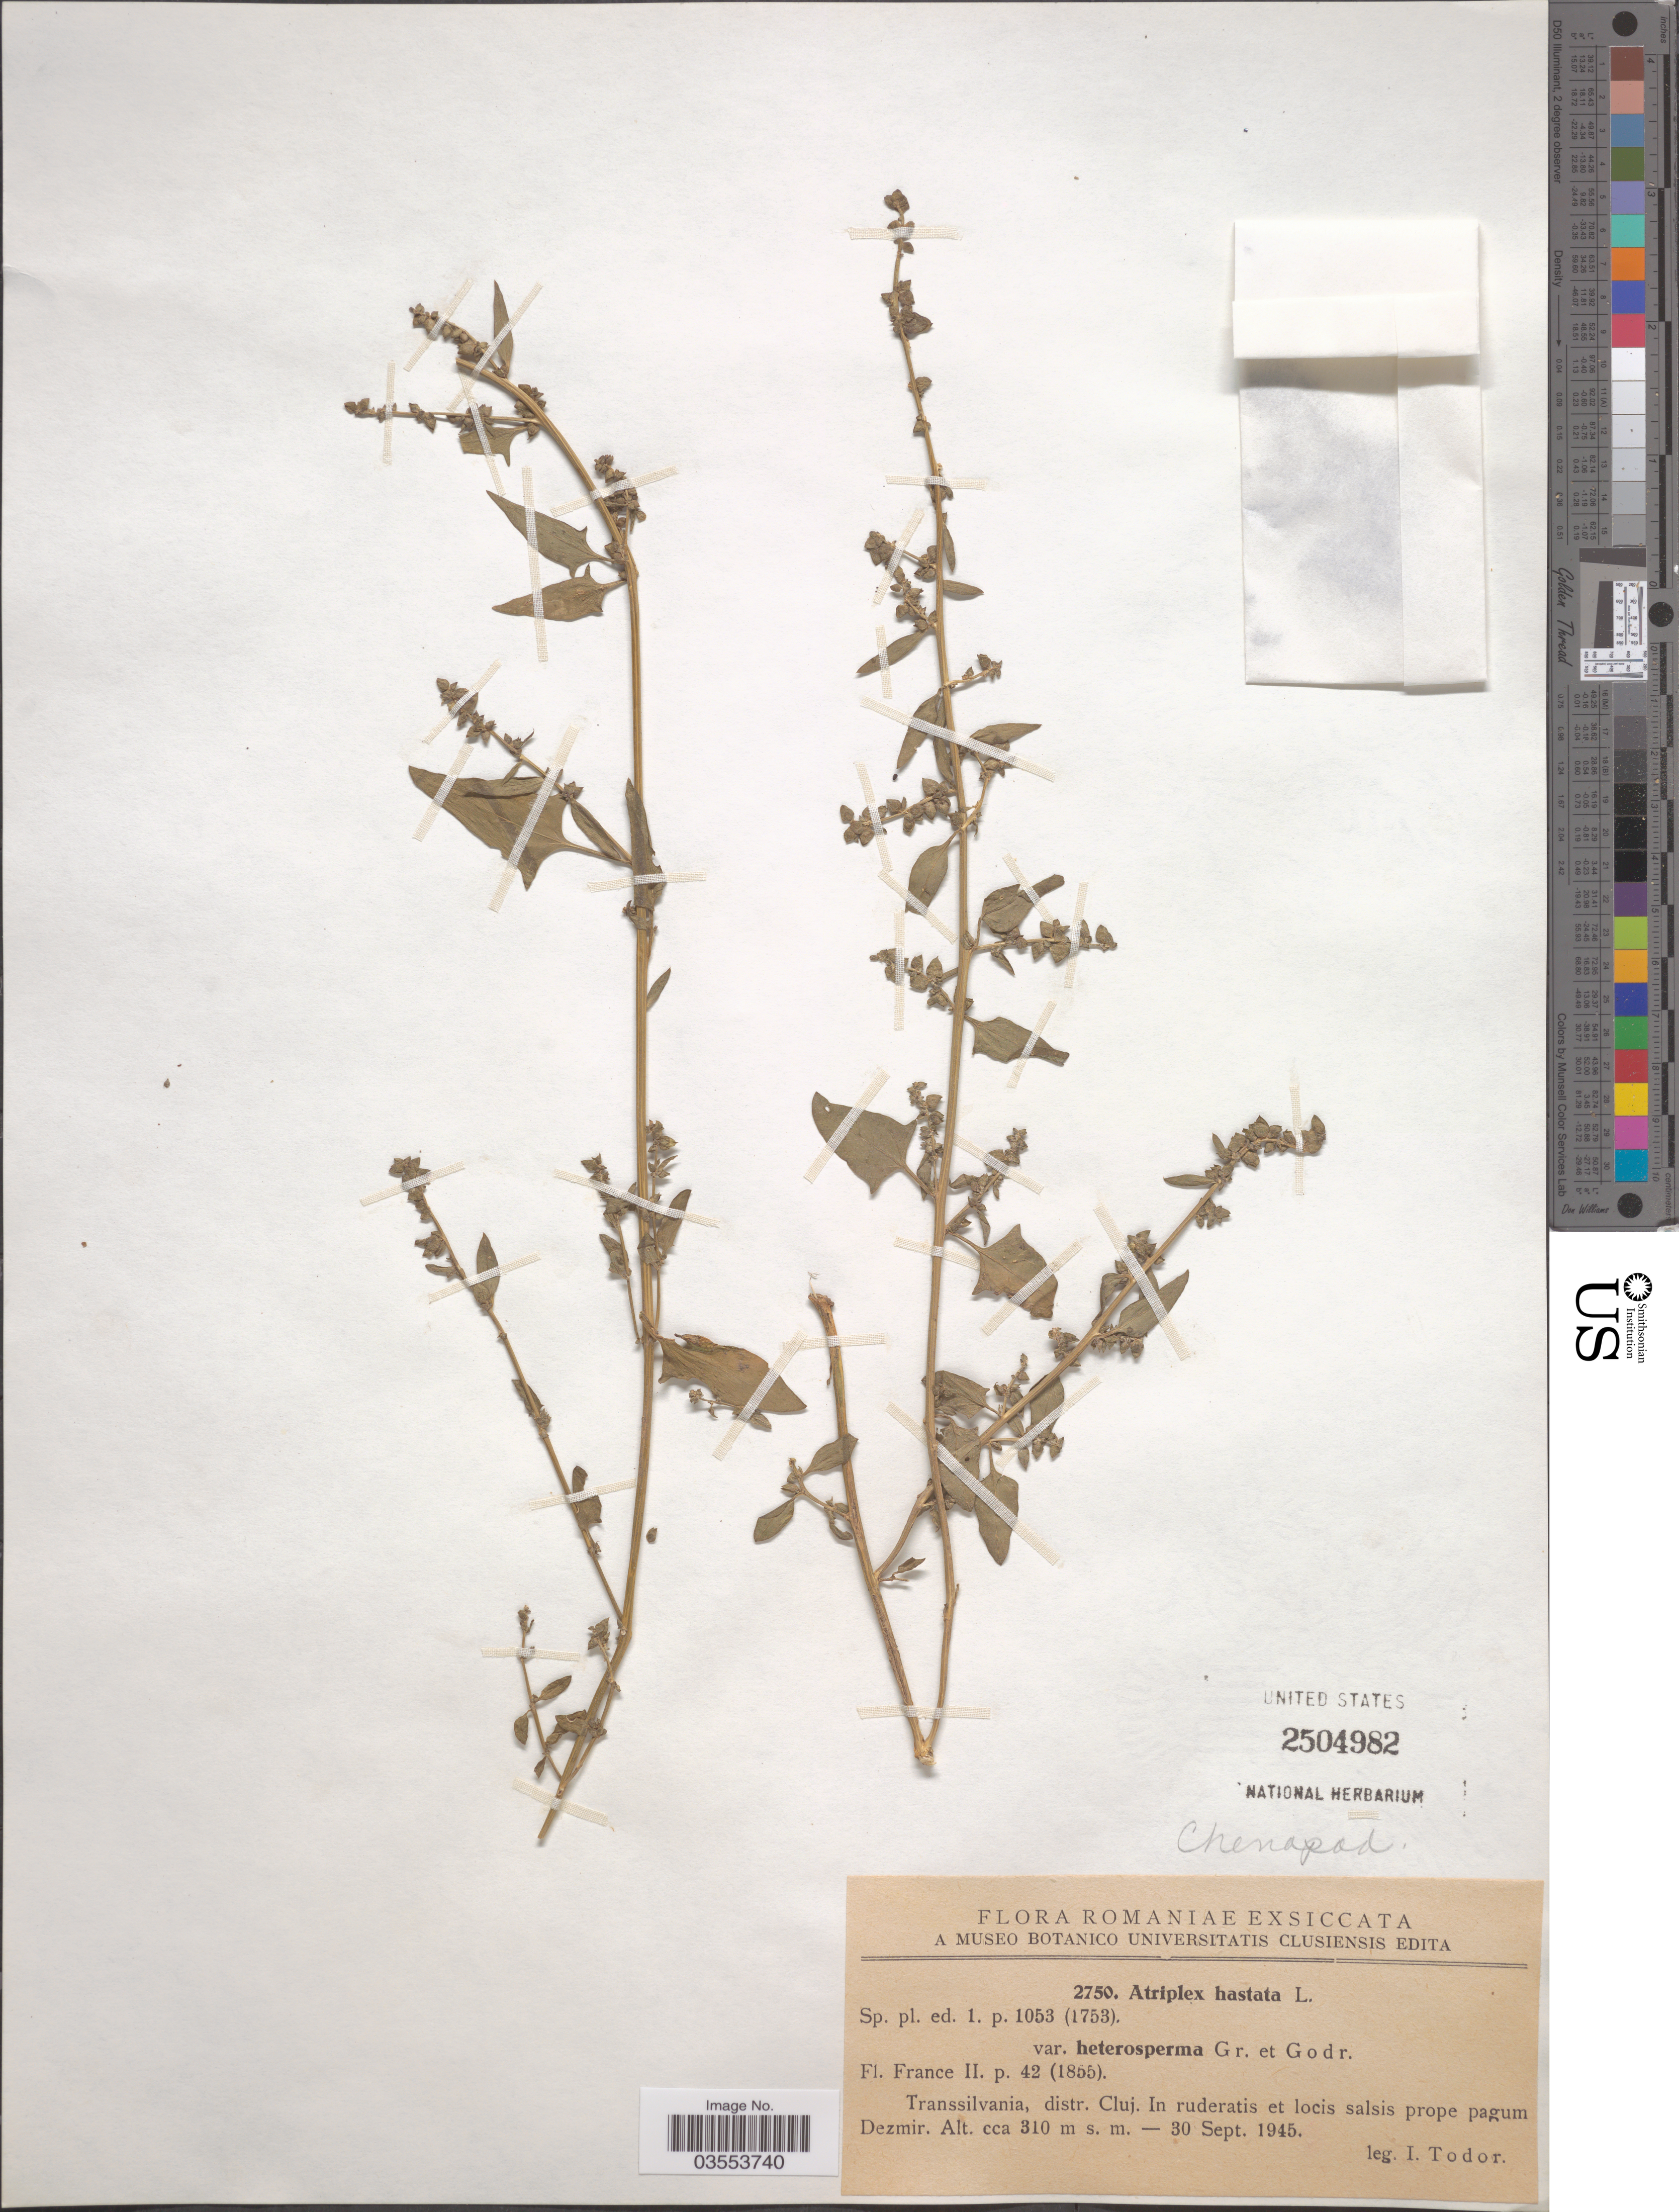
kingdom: Plantae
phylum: Tracheophyta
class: Magnoliopsida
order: Caryophyllales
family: Amaranthaceae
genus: Atriplex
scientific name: Atriplex hastata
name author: L.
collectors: I. Todor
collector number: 2750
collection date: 1945-09-30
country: Romania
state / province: Cluj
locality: Transsilvania, distr. Cluj. In ruderatis et locis salsis prope pagum Dezmir.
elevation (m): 310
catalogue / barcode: US 2504982